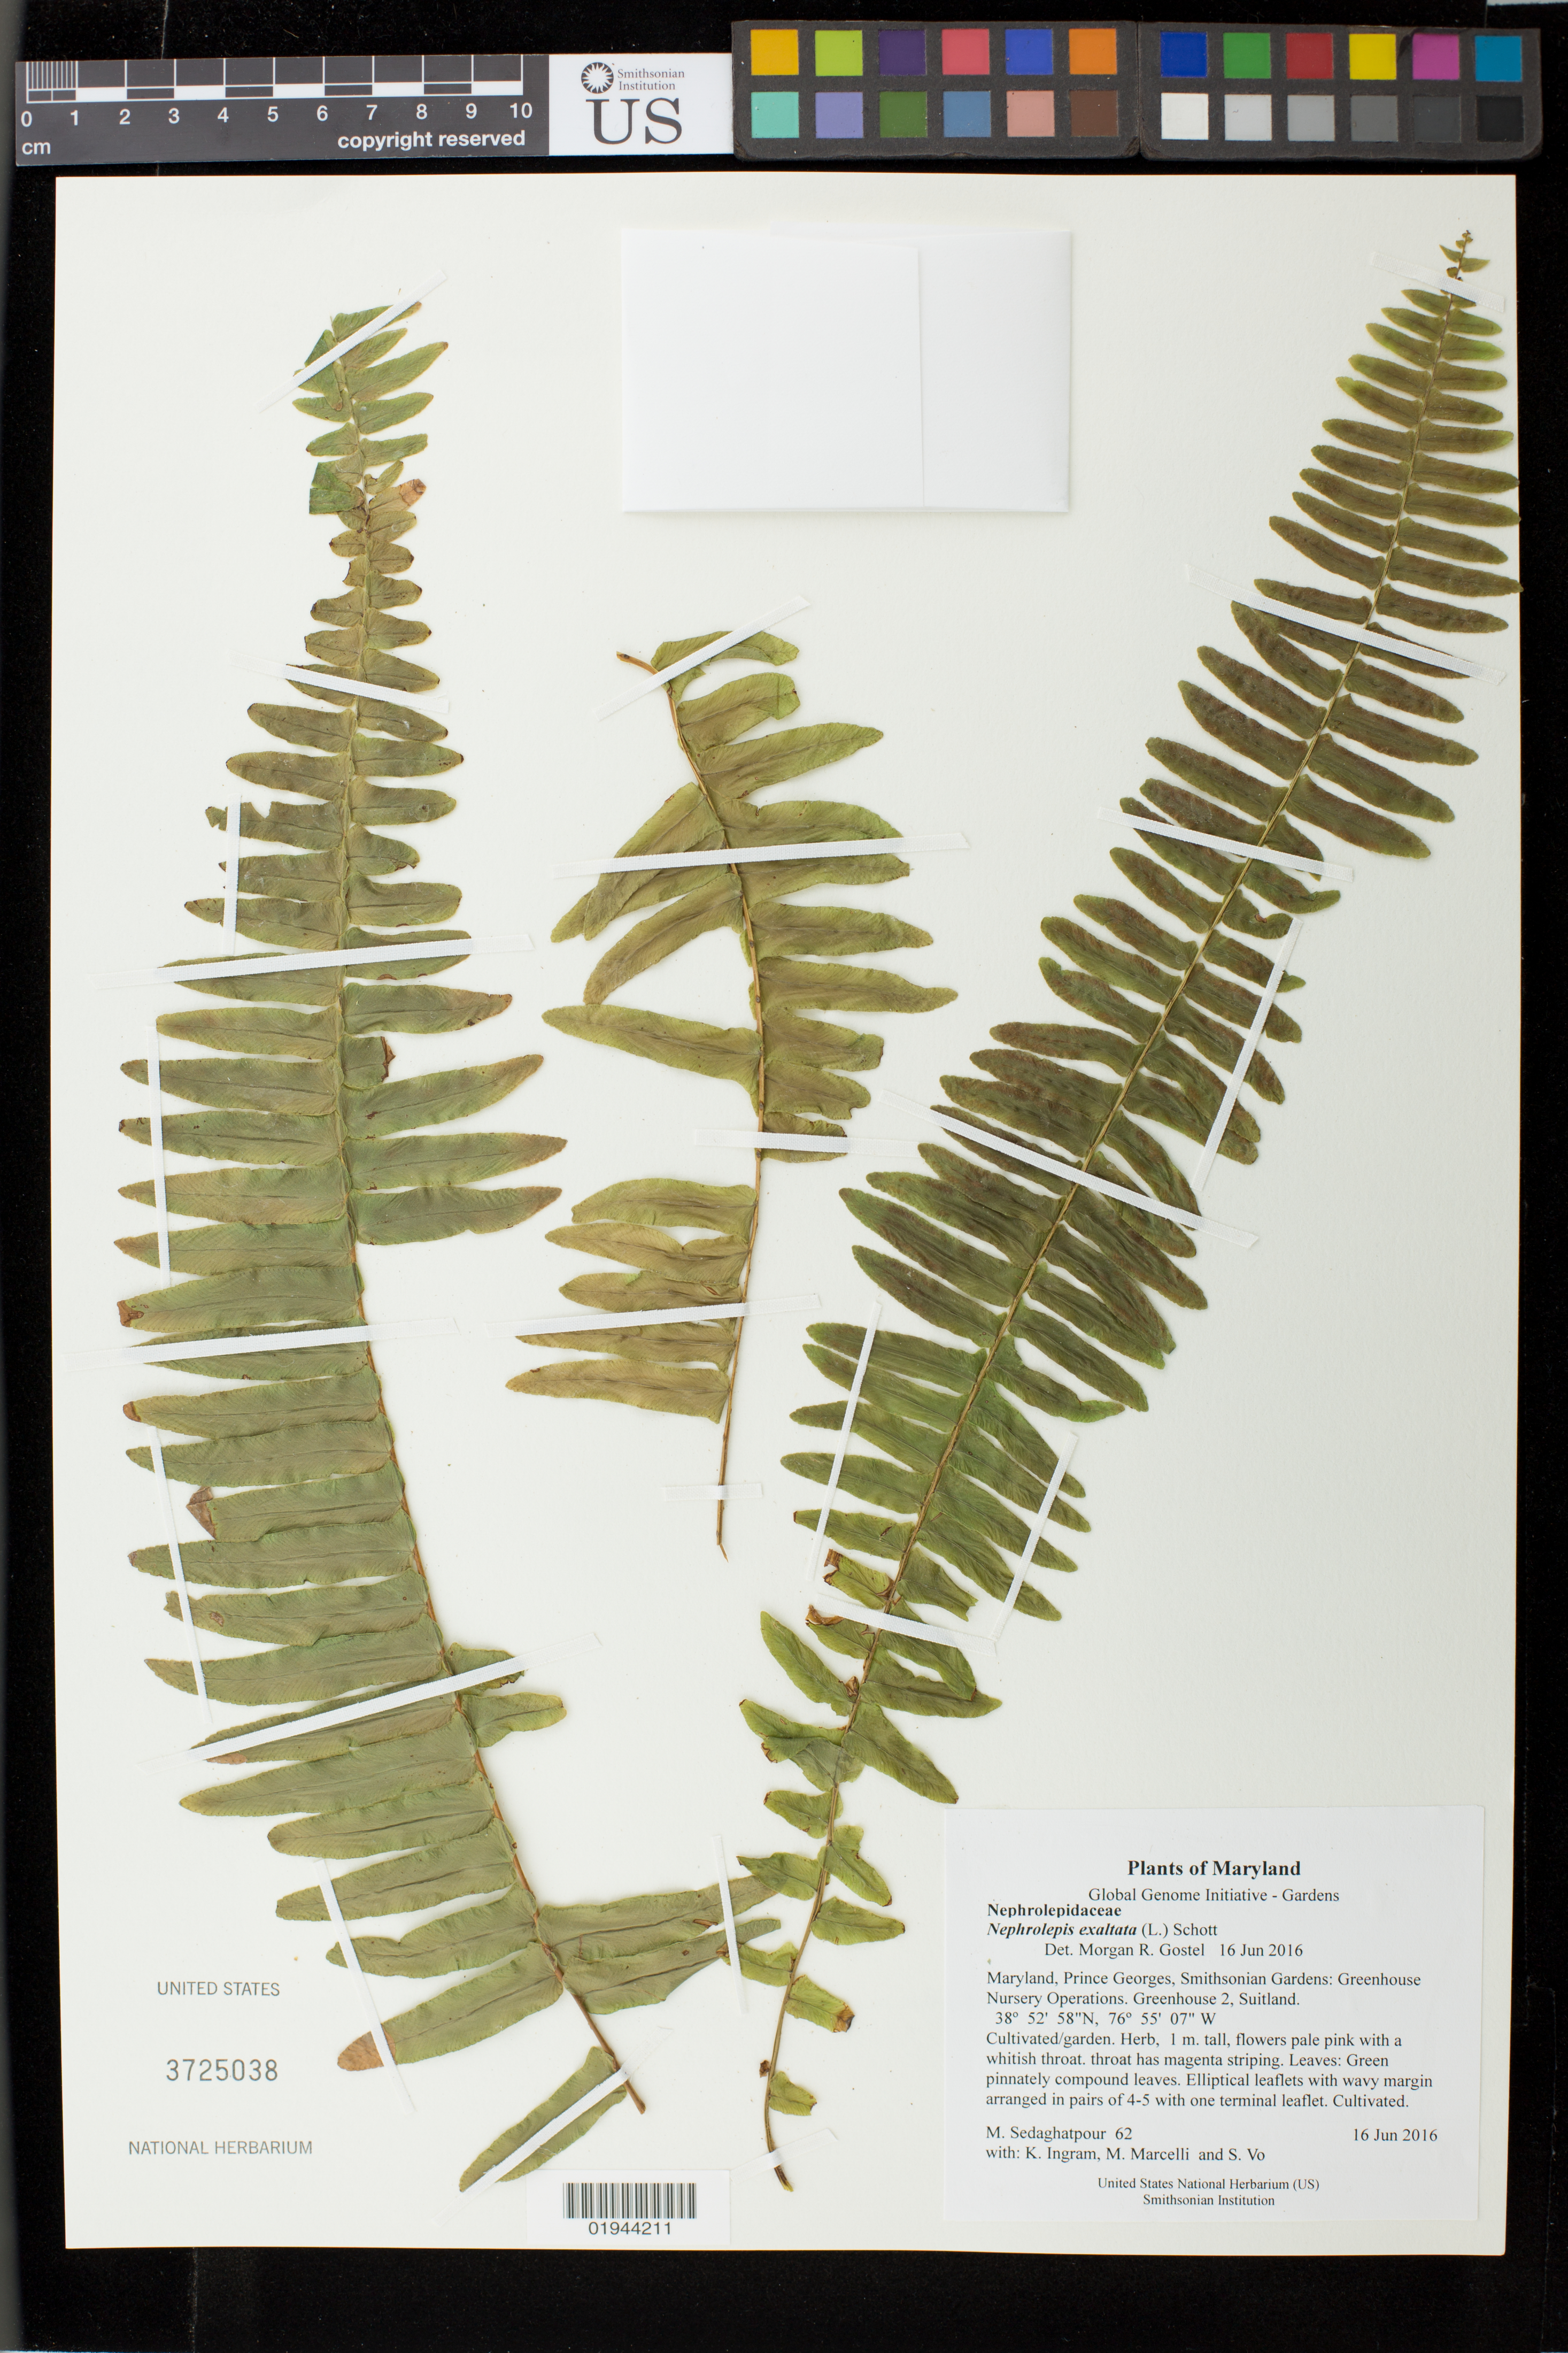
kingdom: Plantae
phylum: Tracheophyta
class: Polypodiopsida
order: Polypodiales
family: Nephrolepidaceae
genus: Nephrolepis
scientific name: Nephrolepis exaltata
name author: (L.) Schott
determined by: Gostel, Morgan R., (BRIT), Botanical Research Institute of Texas (UNITED STATES)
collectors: M. Sedaghatpour, K. S. Ingram, M. Marcelli & S. Vo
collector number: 62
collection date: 2016-06-16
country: United States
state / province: Maryland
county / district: Prince George's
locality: Smithsonian Gardens: Greenhouse Nursery Operations. Greenhouse 2, Suitland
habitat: Cultivated/garden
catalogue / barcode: US 3725038